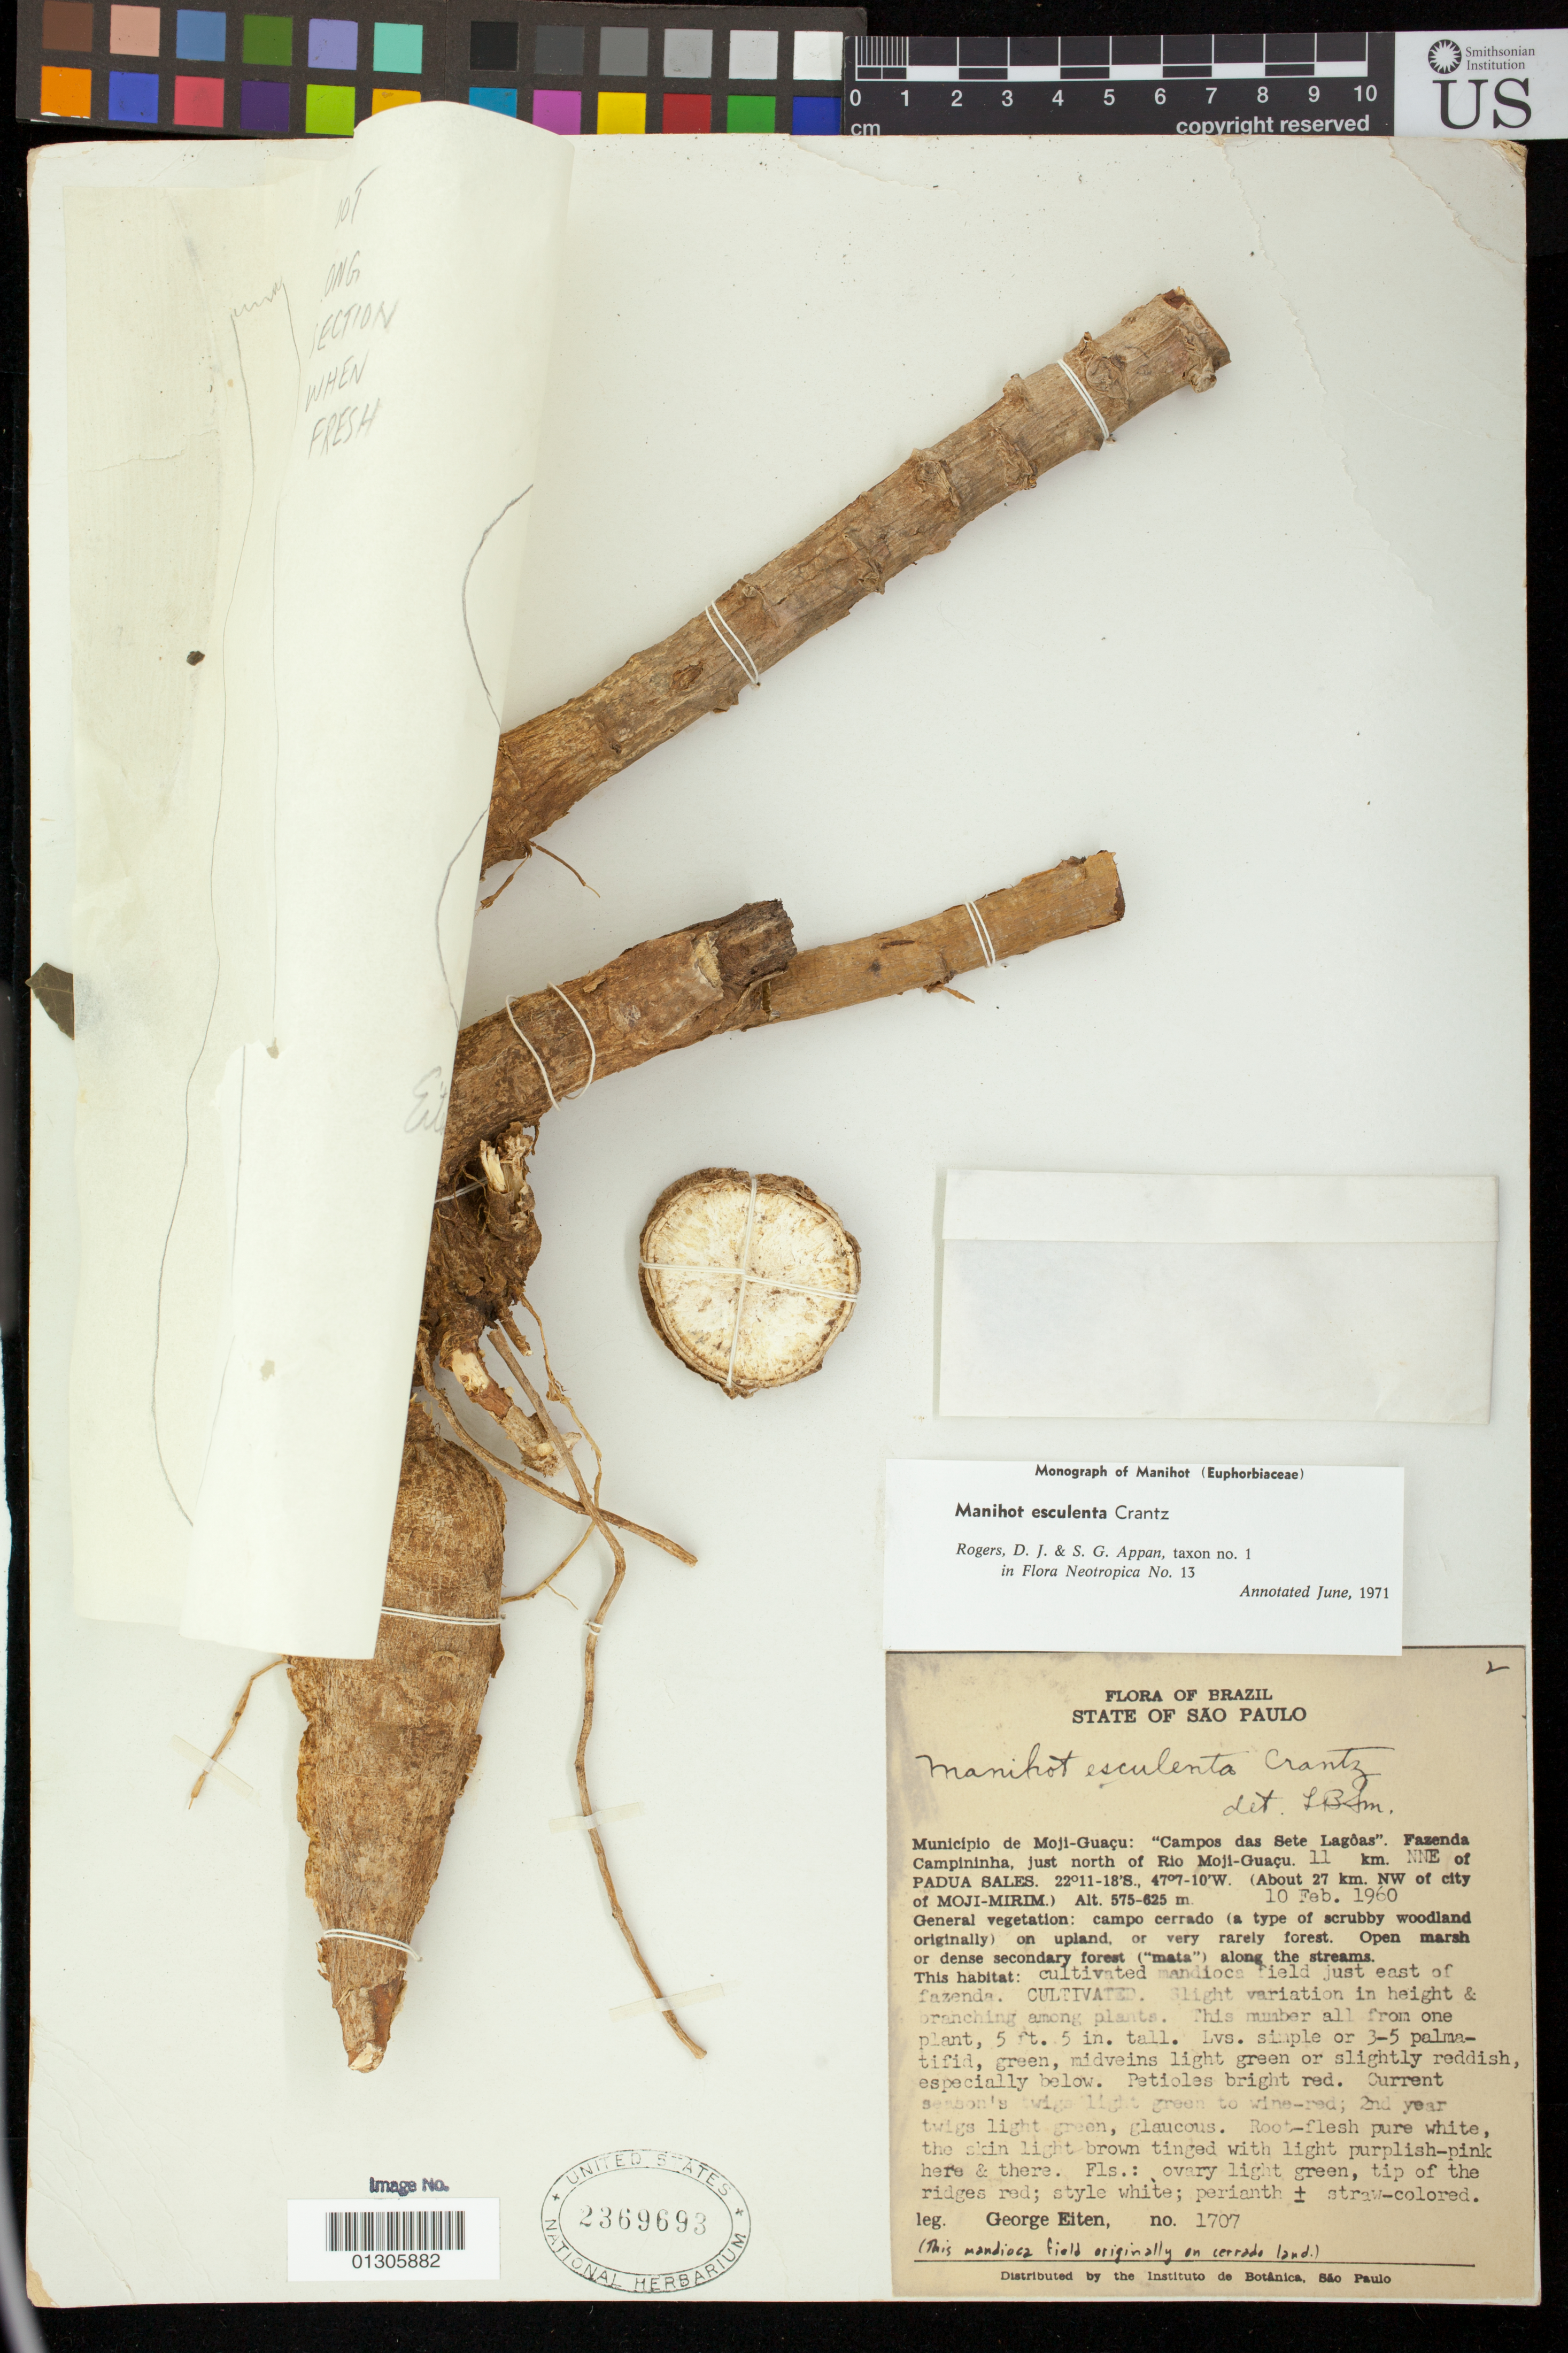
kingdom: Plantae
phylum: Tracheophyta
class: Magnoliopsida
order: Malpighiales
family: Euphorbiaceae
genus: Manihot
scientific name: Manihot esculenta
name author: Crantz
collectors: G. Eiten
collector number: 1707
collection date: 1960-10-02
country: Brazil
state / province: São Paulo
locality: Municipio de Moji-Guacu: "Campos das Sete Lagoas." Fasenda Campininha, just north of Rio Moji-Guacu. 11 km NNE of Padua Sales. (About 27 km NW of ity of Moji-Mirim)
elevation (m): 575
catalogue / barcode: US 2369693